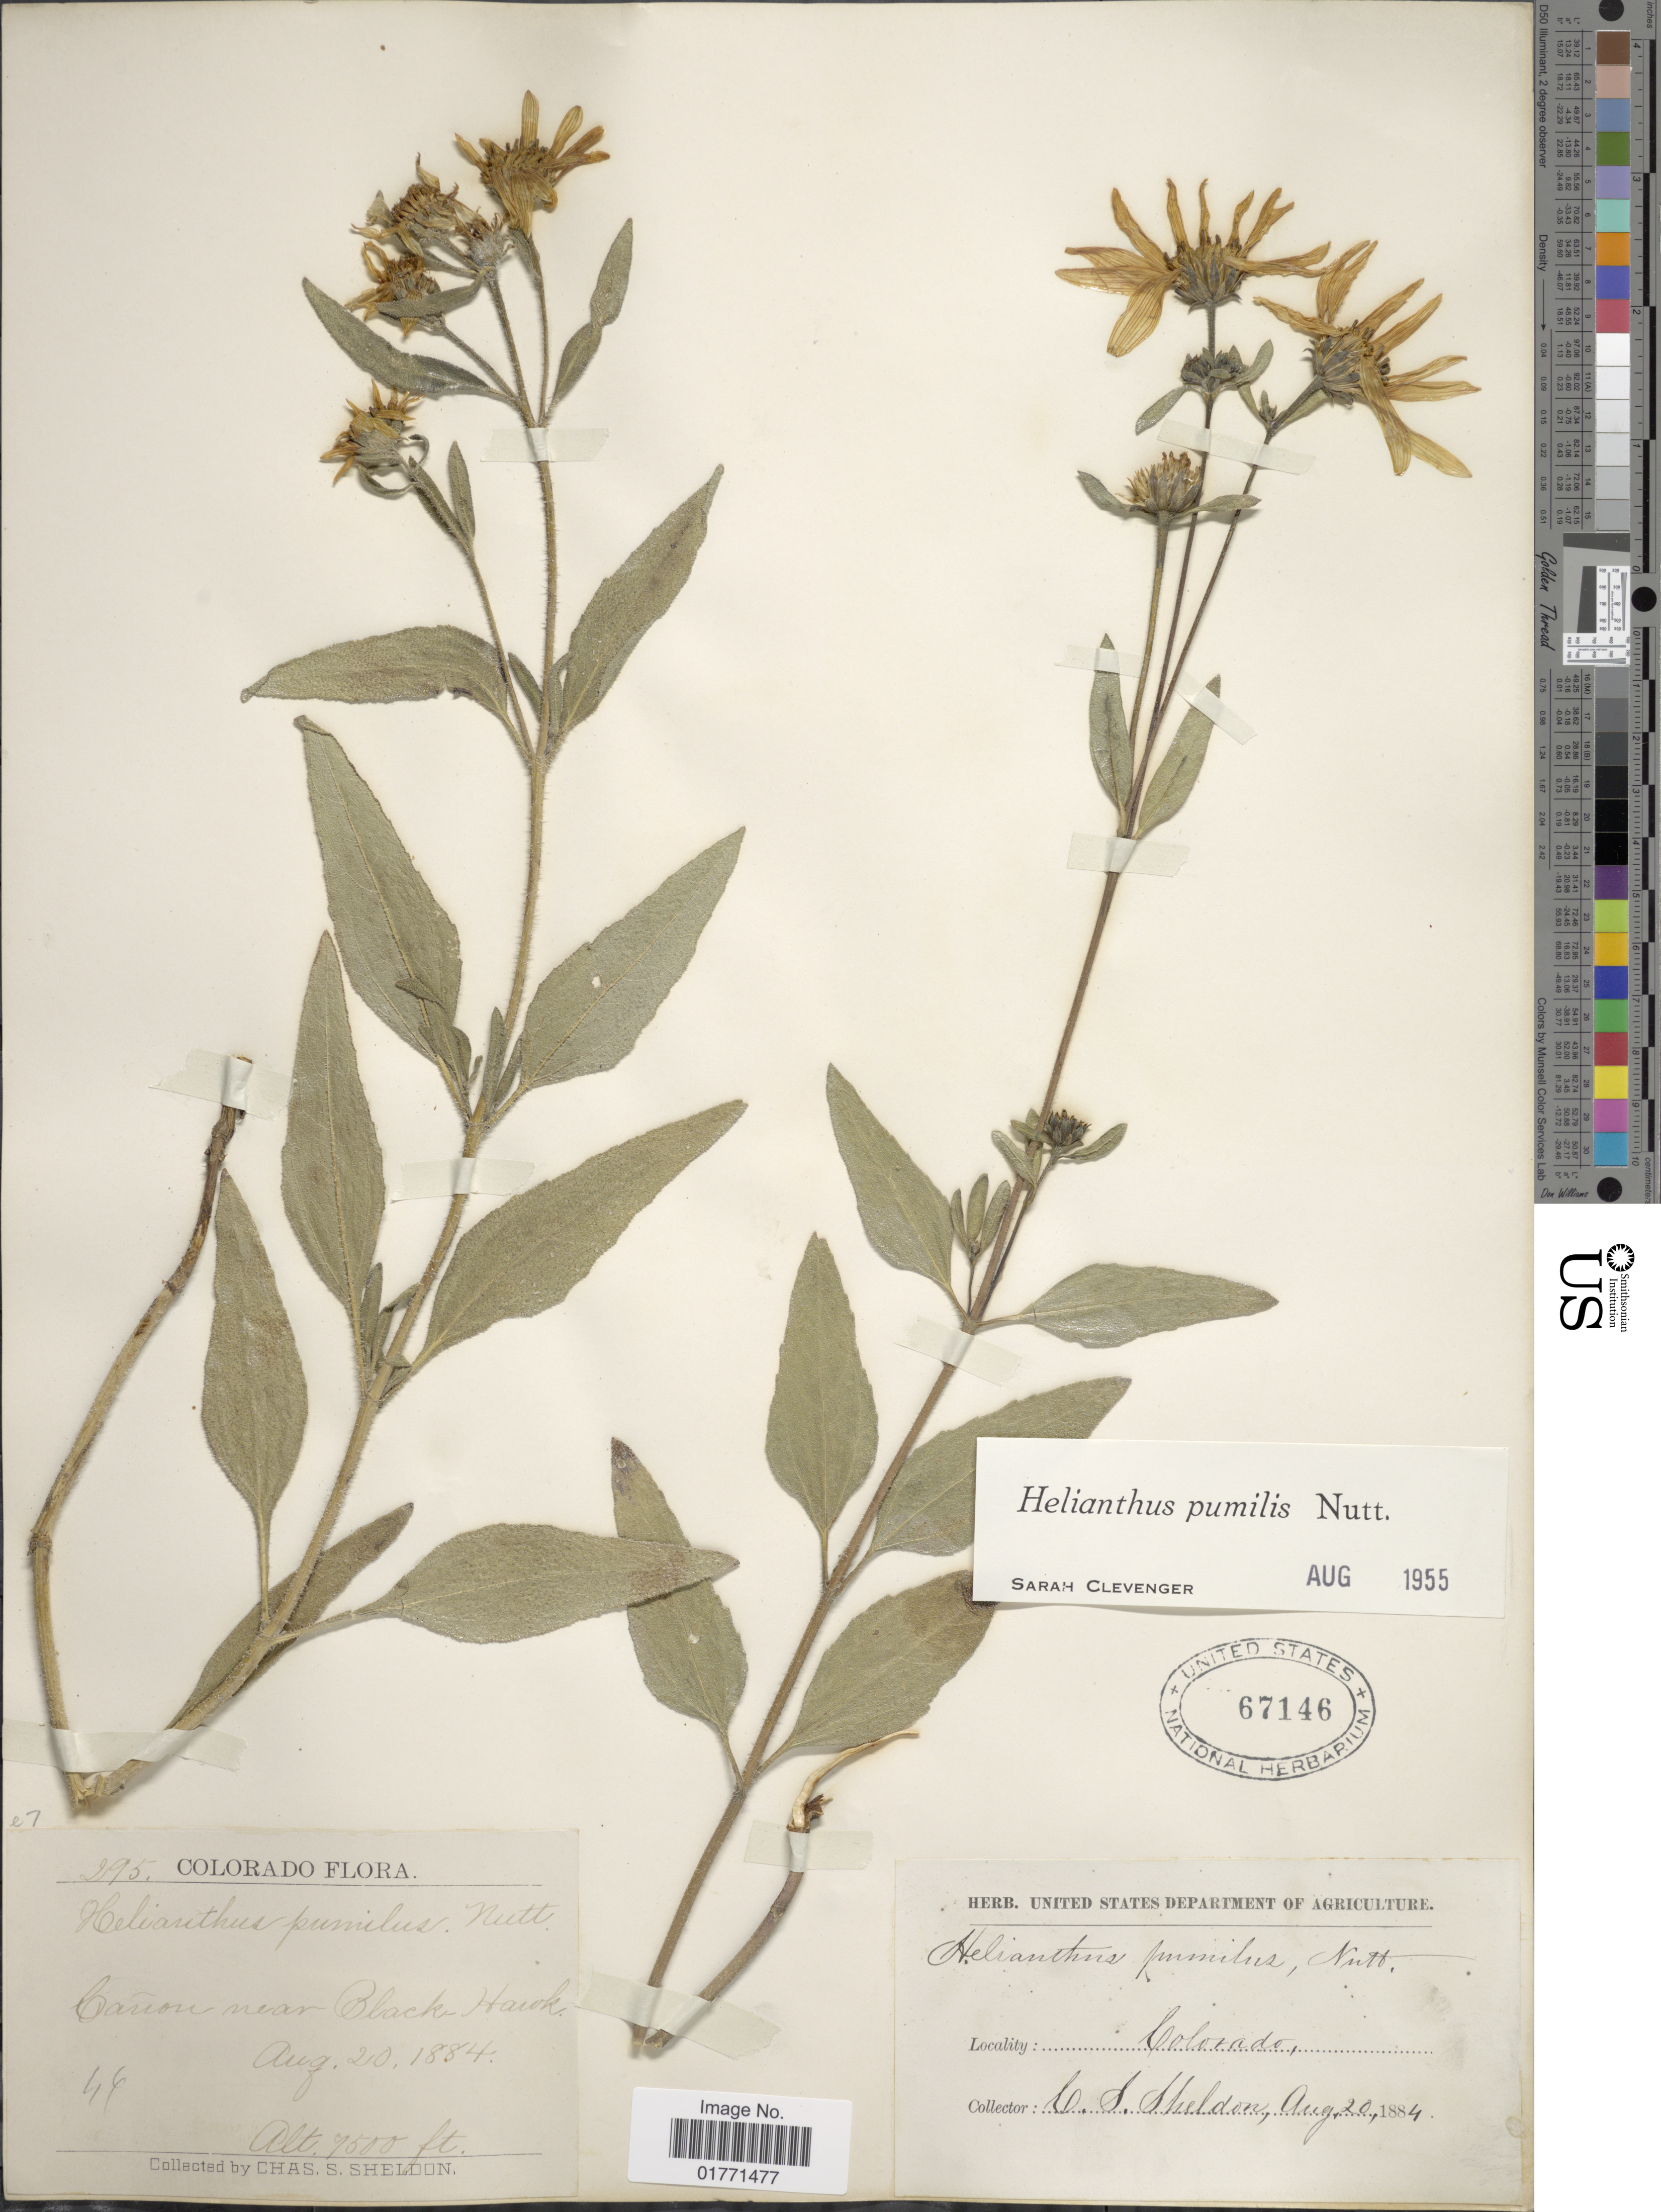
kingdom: Plantae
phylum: Tracheophyta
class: Magnoliopsida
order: Asterales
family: Asteraceae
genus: Helianthus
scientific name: Helianthus pumilis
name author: Nutt.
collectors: C. S. Sheldon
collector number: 295/47*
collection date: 1884-08-20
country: United States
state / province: Colorado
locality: Colorado. Canon Near Black Havok.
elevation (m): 2286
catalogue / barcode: US 67146